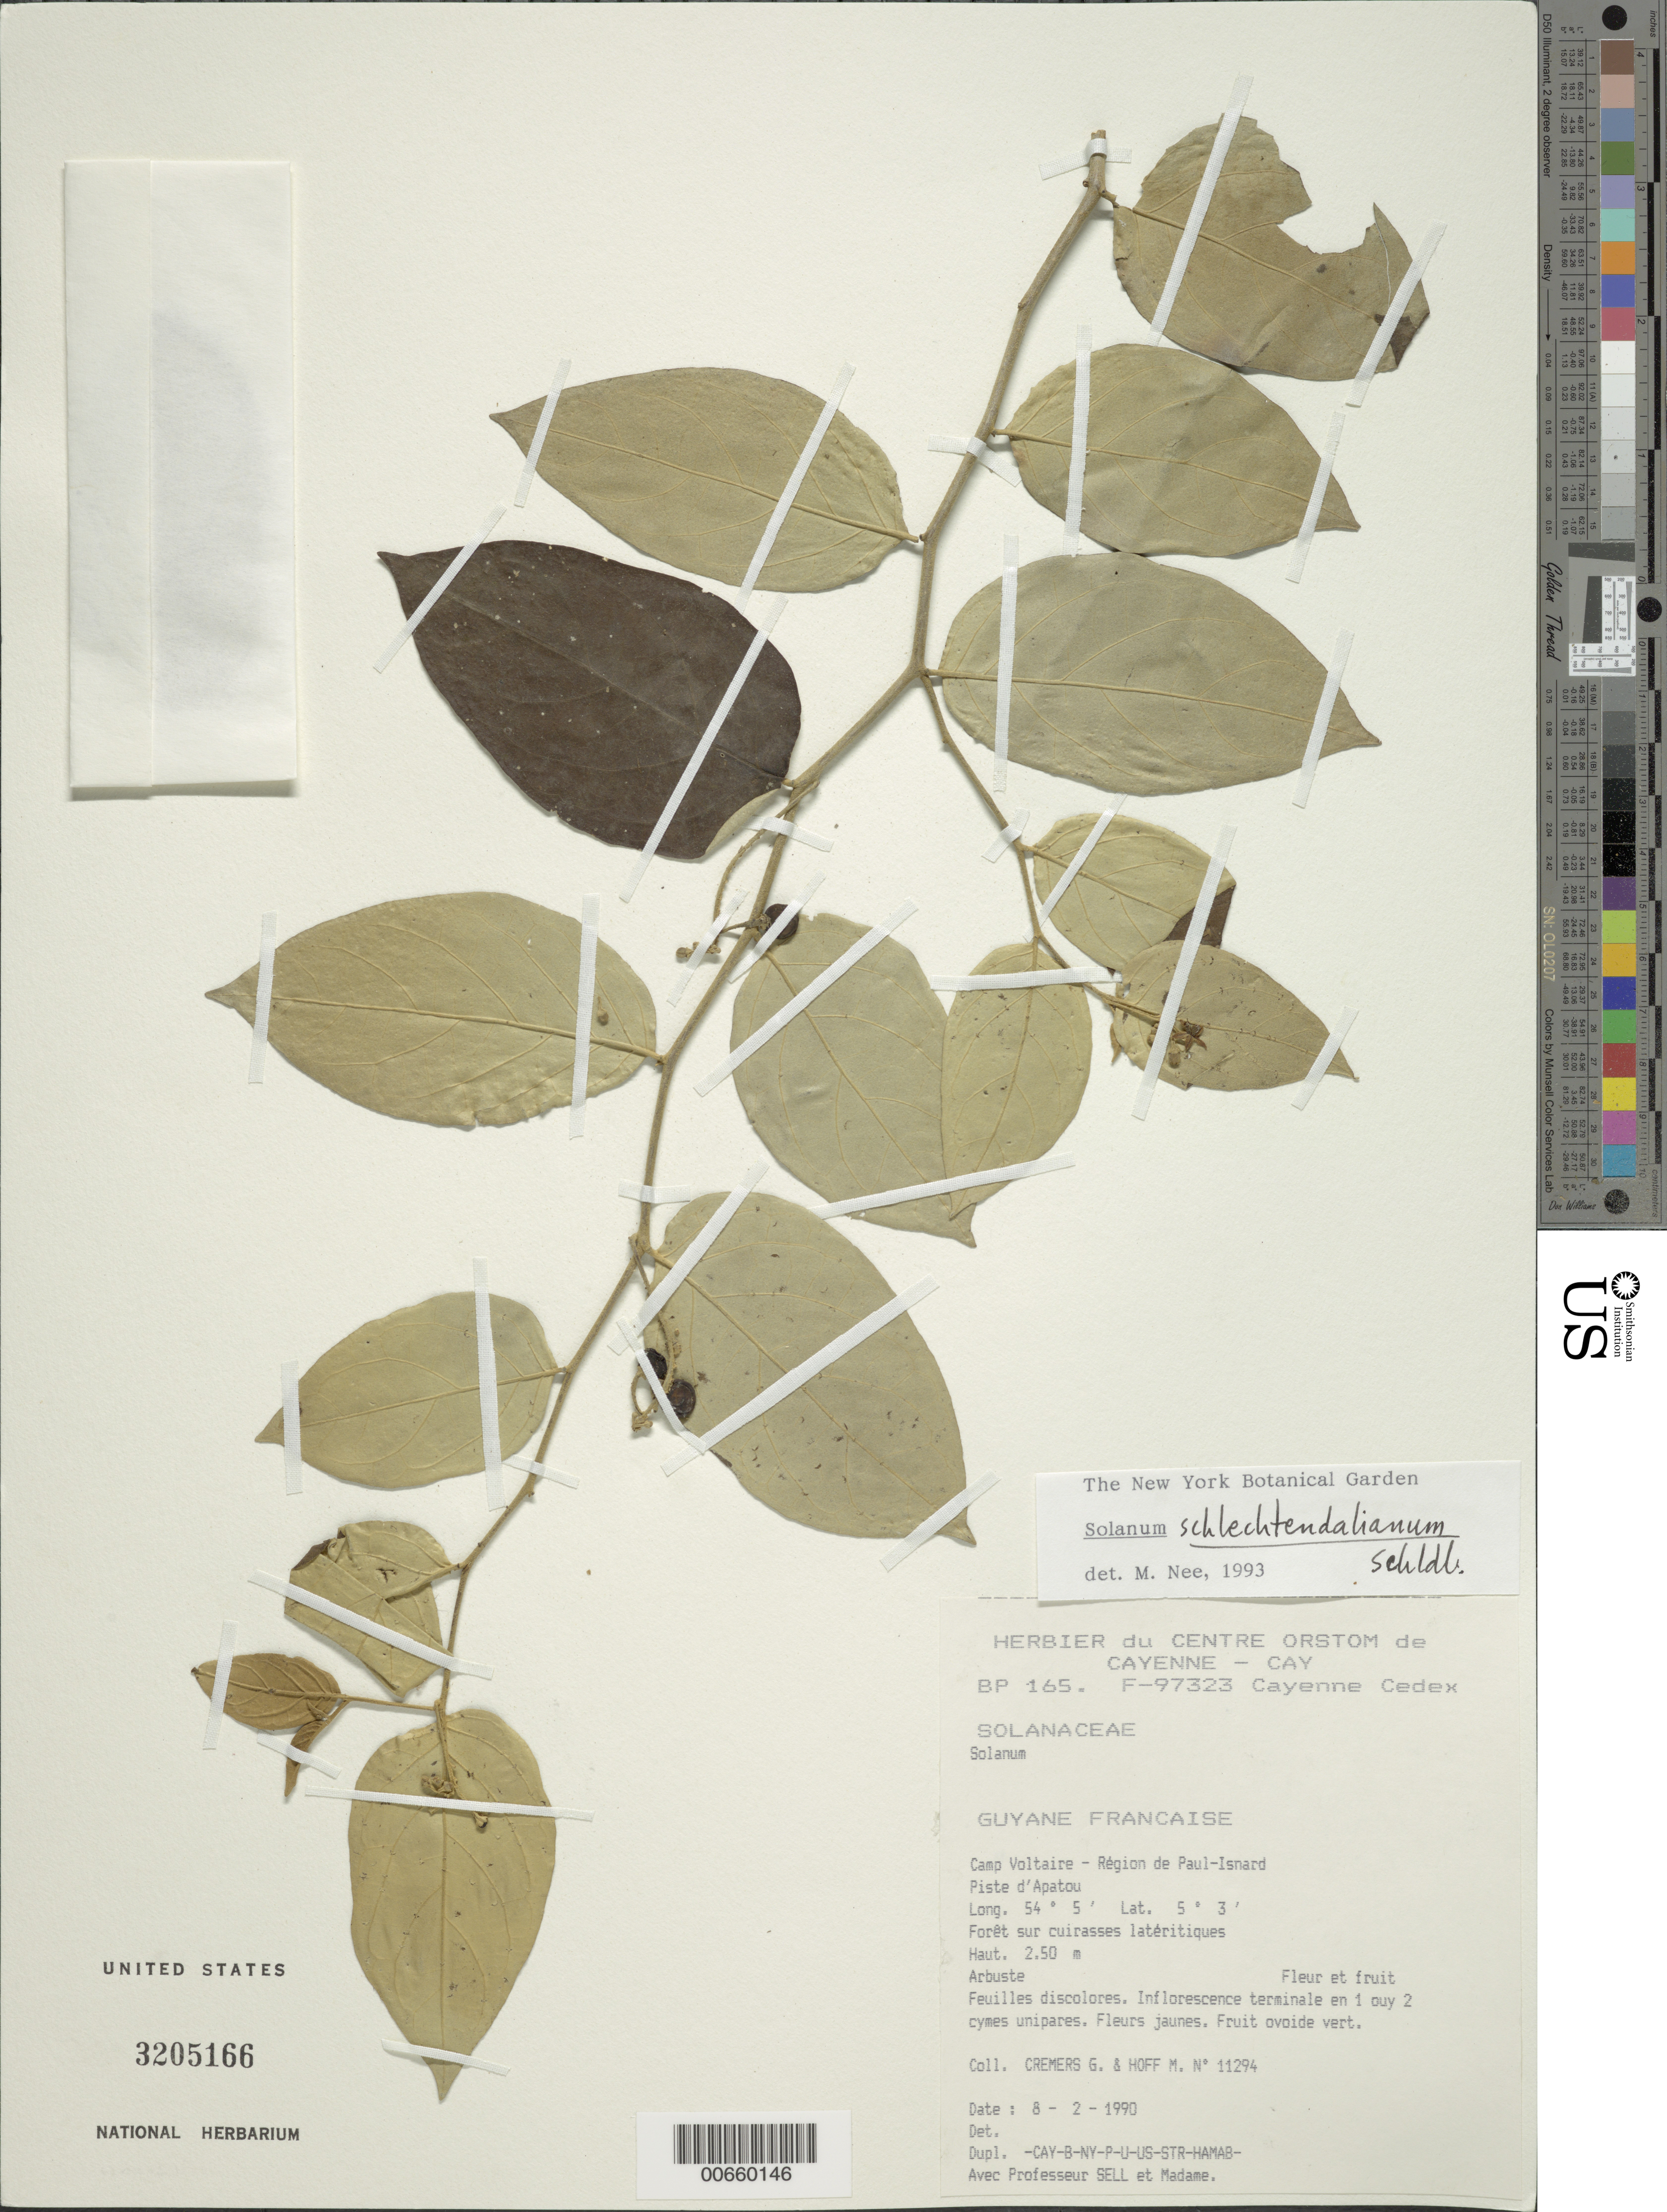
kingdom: Plantae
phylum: Tracheophyta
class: Magnoliopsida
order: Solanales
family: Solanaceae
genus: Solanum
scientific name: Solanum distichophyllum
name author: Sendtn.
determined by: Knapp, S. D.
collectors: G. Cremers & M. Hoff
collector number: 11294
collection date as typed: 2 Feb 1990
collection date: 1990-02-02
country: French Guiana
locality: Camp Voltaire, Région de Paul-Isnard, Piste d'Apatou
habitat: Forêt sur cuirasses latéritiques.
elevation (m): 40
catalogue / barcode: US 3205166